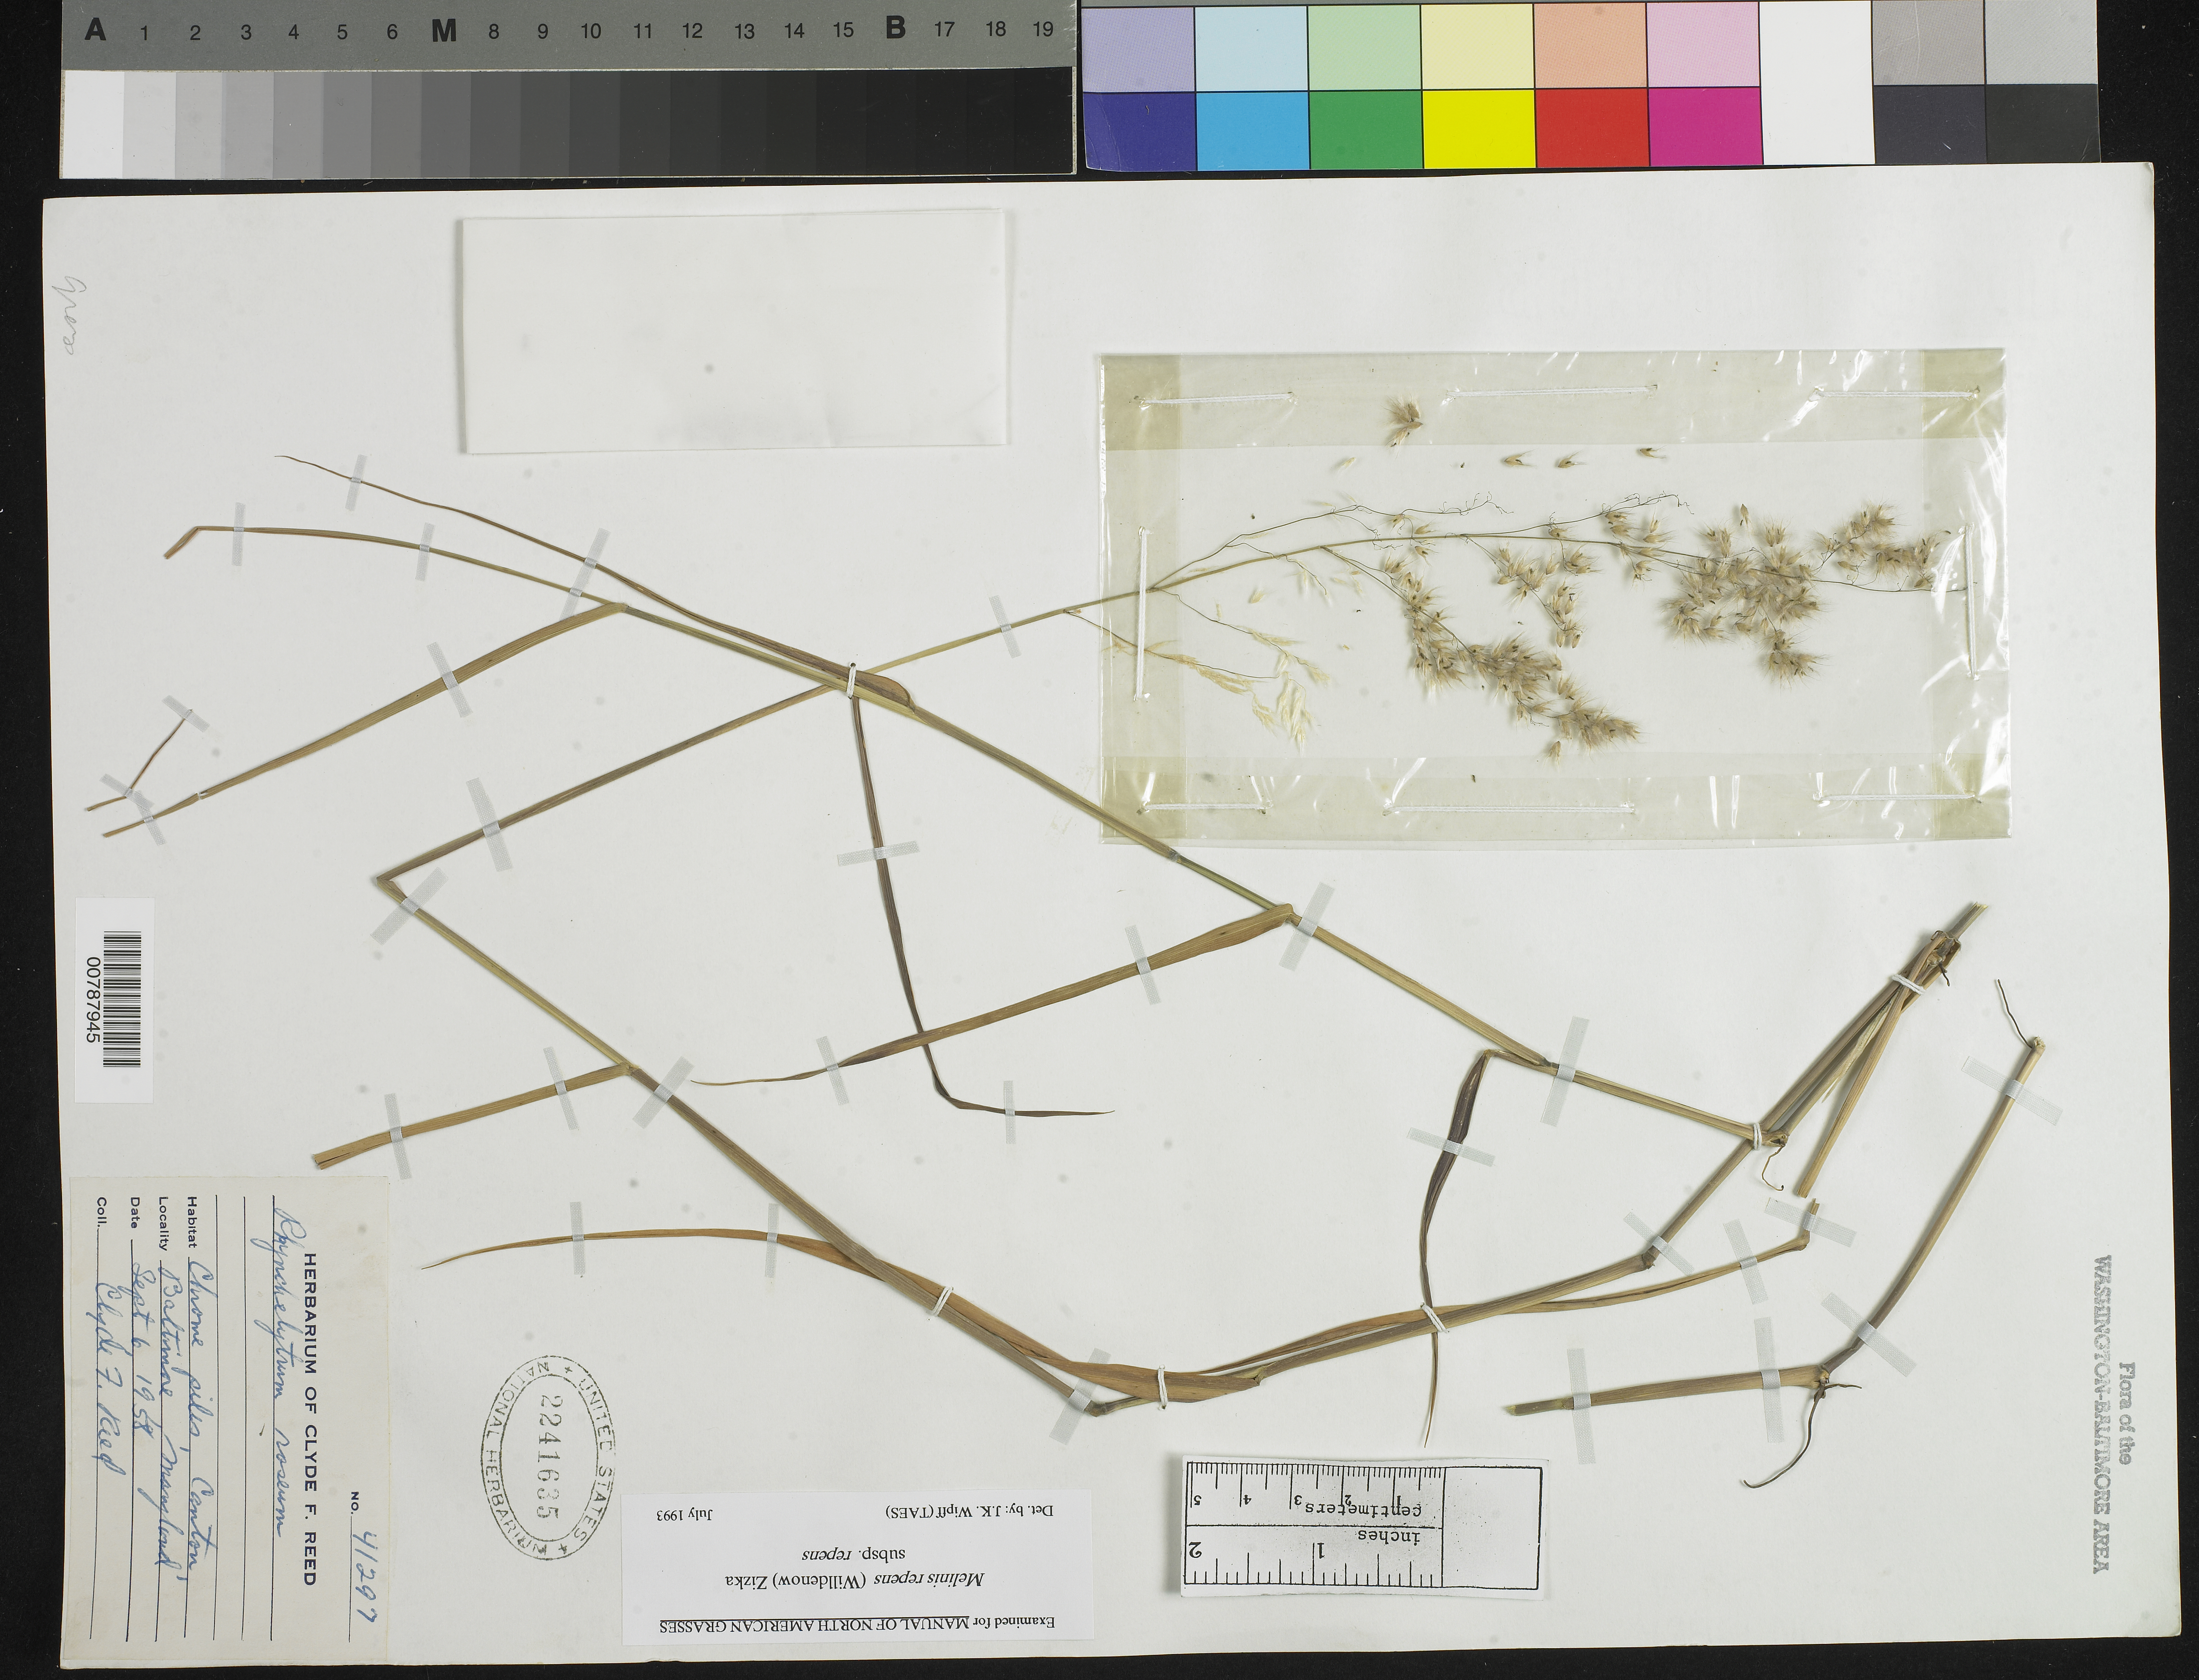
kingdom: Plantae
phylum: Tracheophyta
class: Liliopsida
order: Poales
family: Poaceae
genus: Melinis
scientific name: Melinis repens subsp. repens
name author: (Willd.) Zizka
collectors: C. F. Reed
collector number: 41297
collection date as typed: Sep 6, 1958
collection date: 1958-09-06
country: United States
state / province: Maryland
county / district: City of Baltimore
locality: Canton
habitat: Chrome piles.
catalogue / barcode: US 2241635